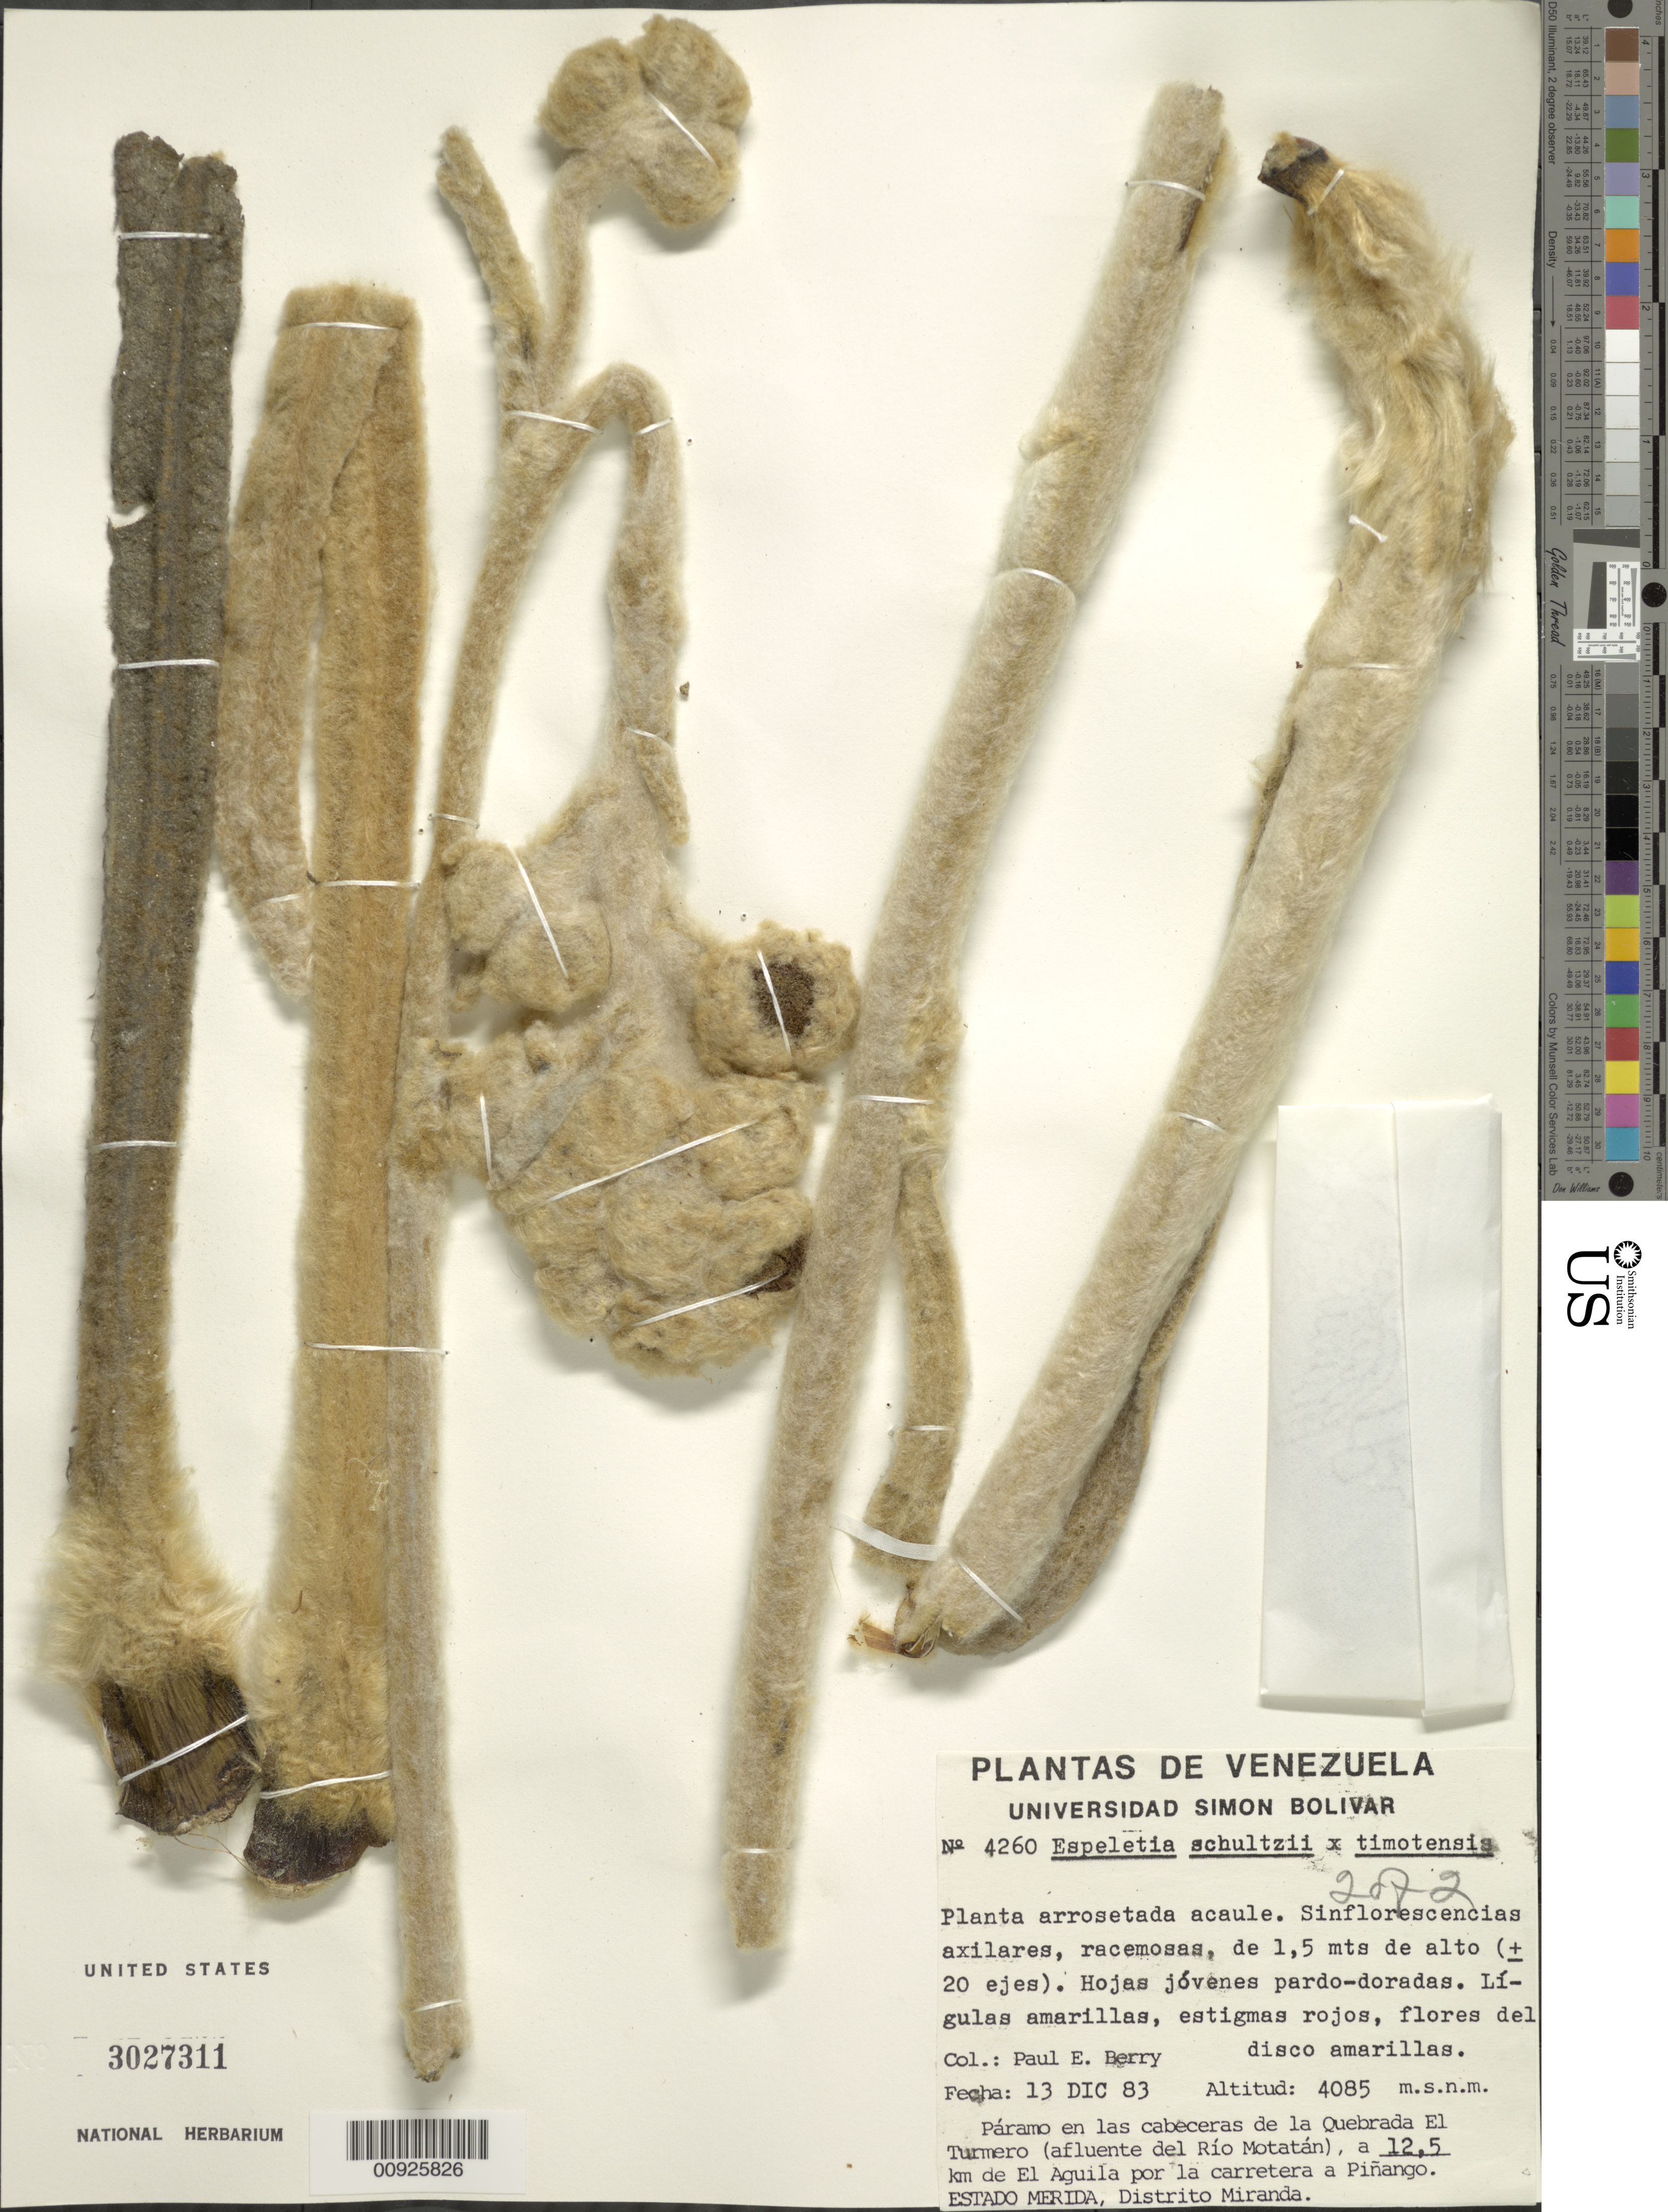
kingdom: Plantae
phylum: Tracheophyta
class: Magnoliopsida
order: Asterales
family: Asteraceae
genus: Espeletia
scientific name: Espeletia schultzii x E. timotensis Cuatrec.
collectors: P. E. Berry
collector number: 4260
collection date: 1983-12-13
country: Venezuela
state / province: Mérida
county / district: Miranda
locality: Páramo en las cabeceras de la Quebrada El Turmero (afluentes del Río Motatán), a 12.5 km de El Aguila por la carretera a Piñango.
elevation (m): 4085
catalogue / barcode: US 3027311